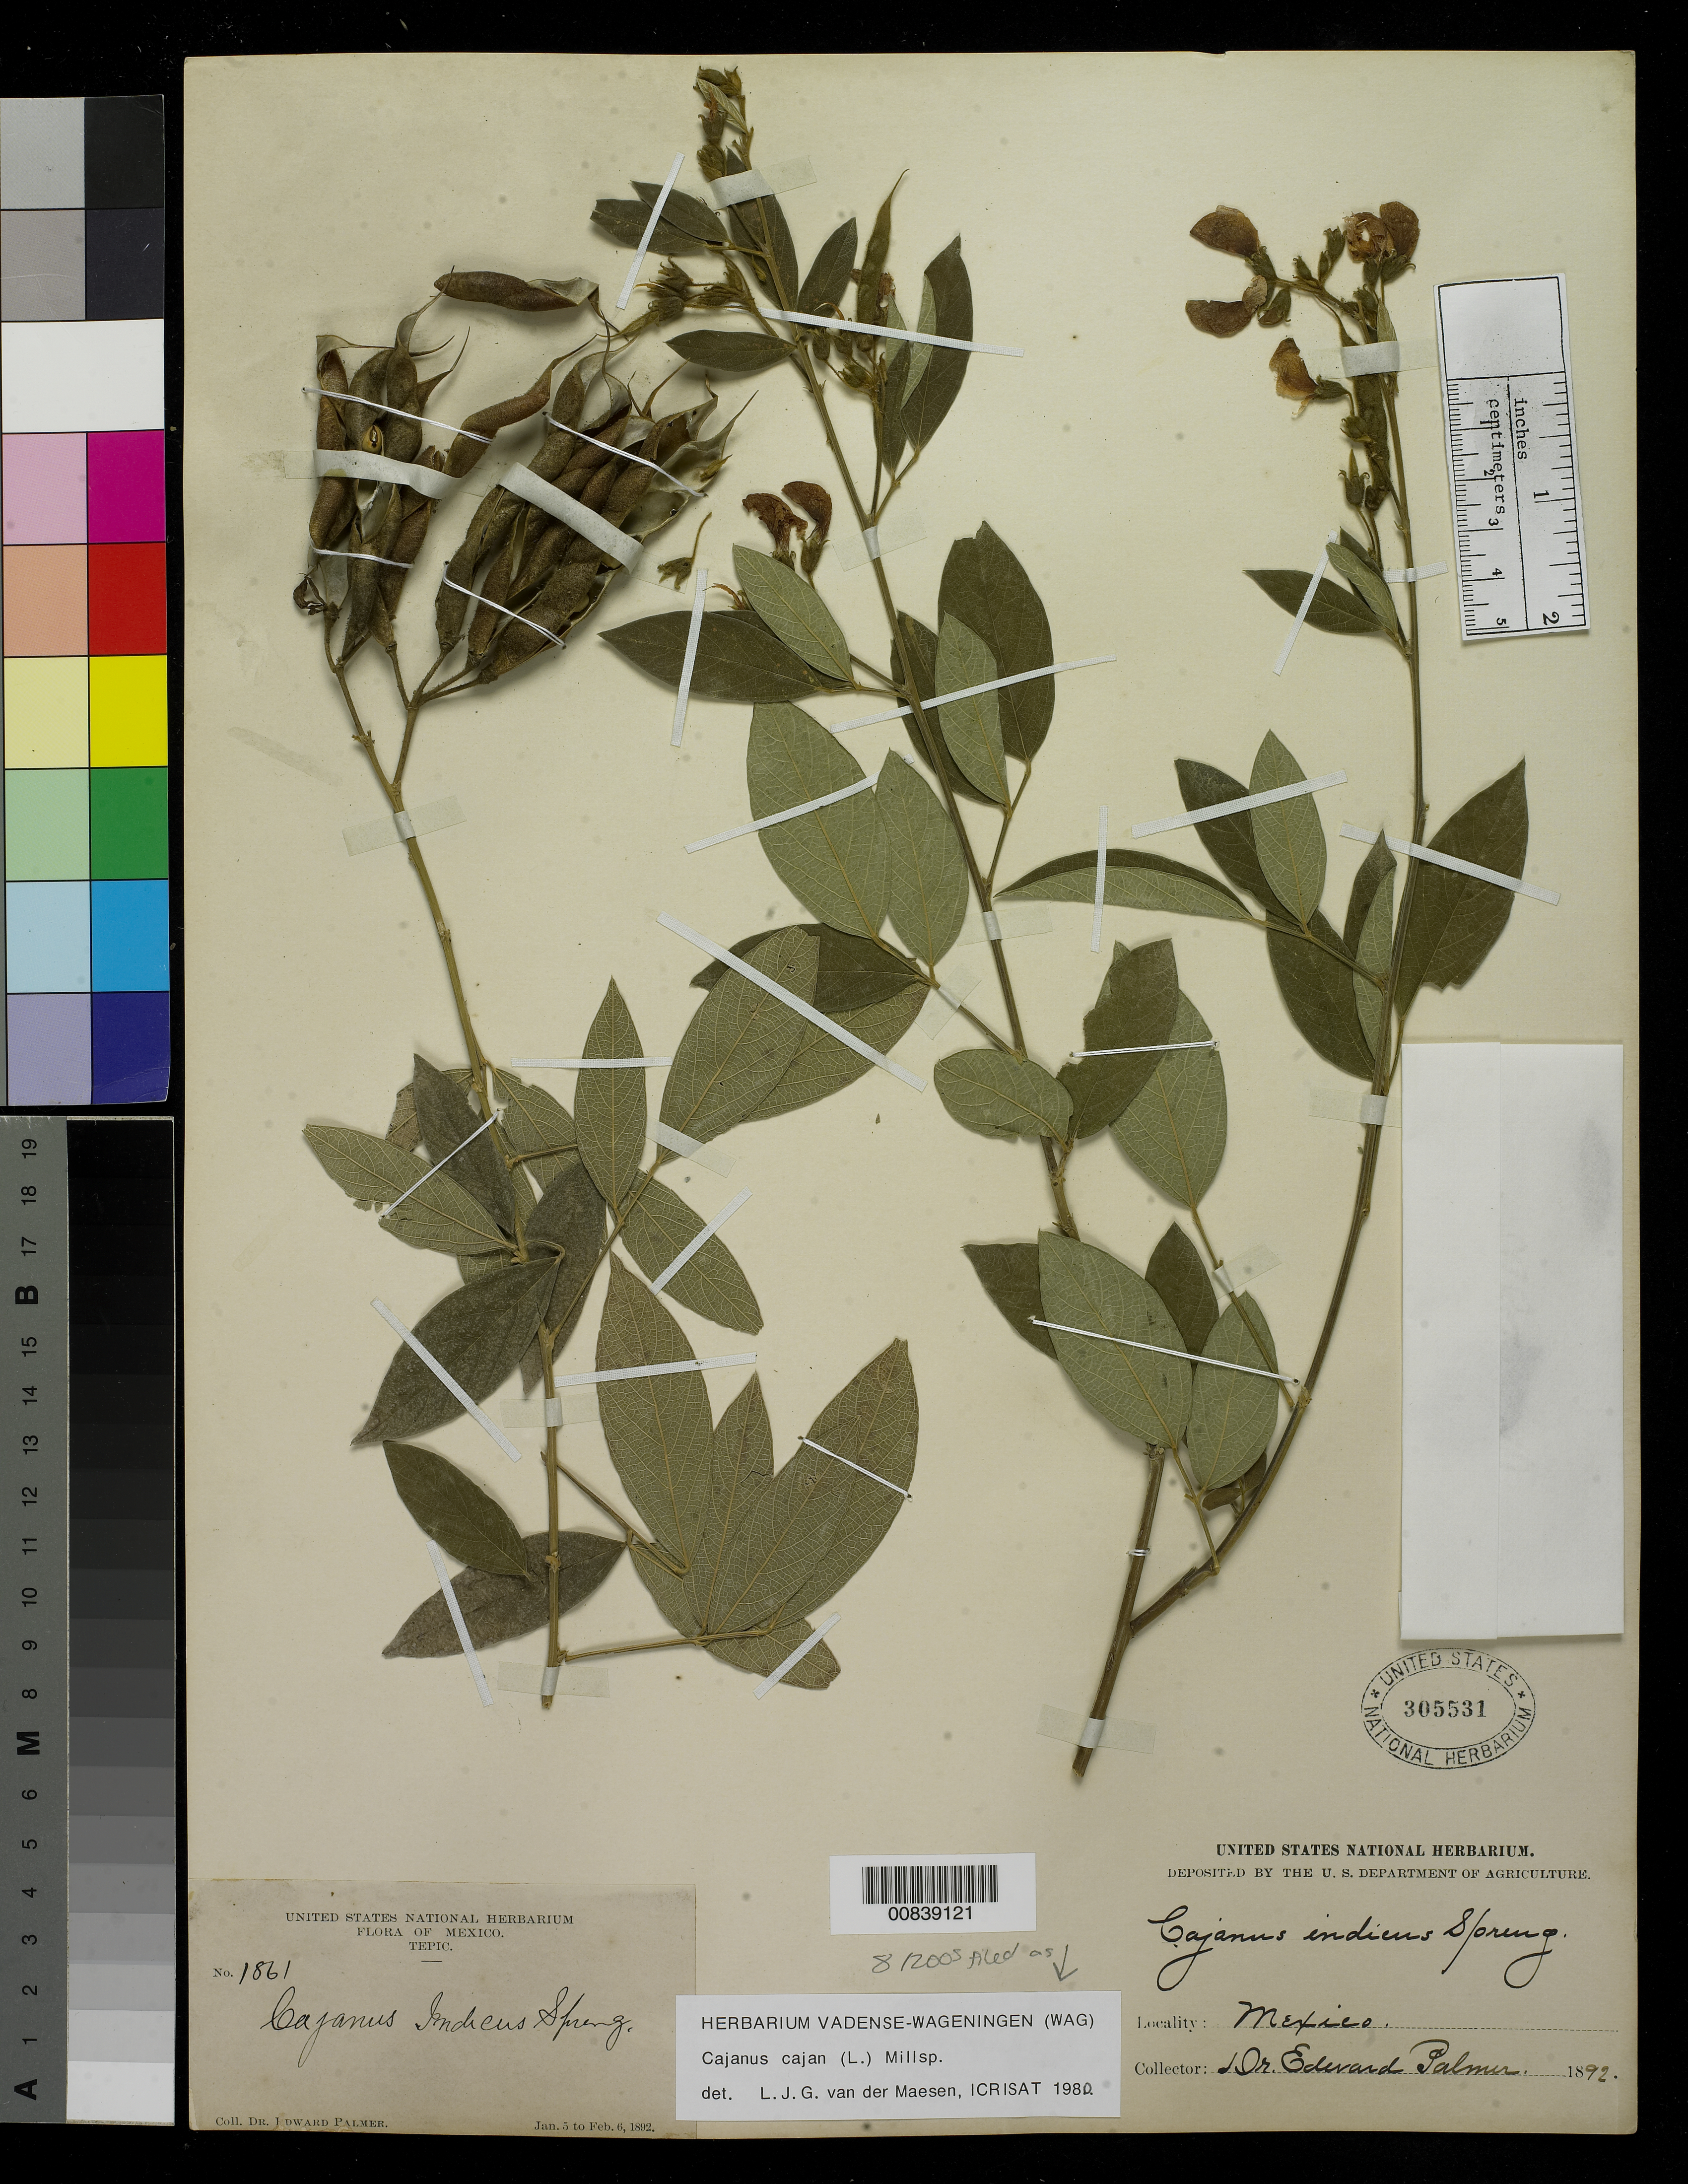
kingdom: Plantae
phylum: Tracheophyta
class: Magnoliopsida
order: Fabales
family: Fabaceae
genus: Cajanus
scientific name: Cajanus cajan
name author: (L.) Huth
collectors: E. Palmer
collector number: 1861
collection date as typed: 05 Jan 1892 to 06 Feb 1892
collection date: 1892-01-05/1892-02-06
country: Mexico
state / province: Nayarit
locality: Tepic, Nayarit.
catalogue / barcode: US 305531